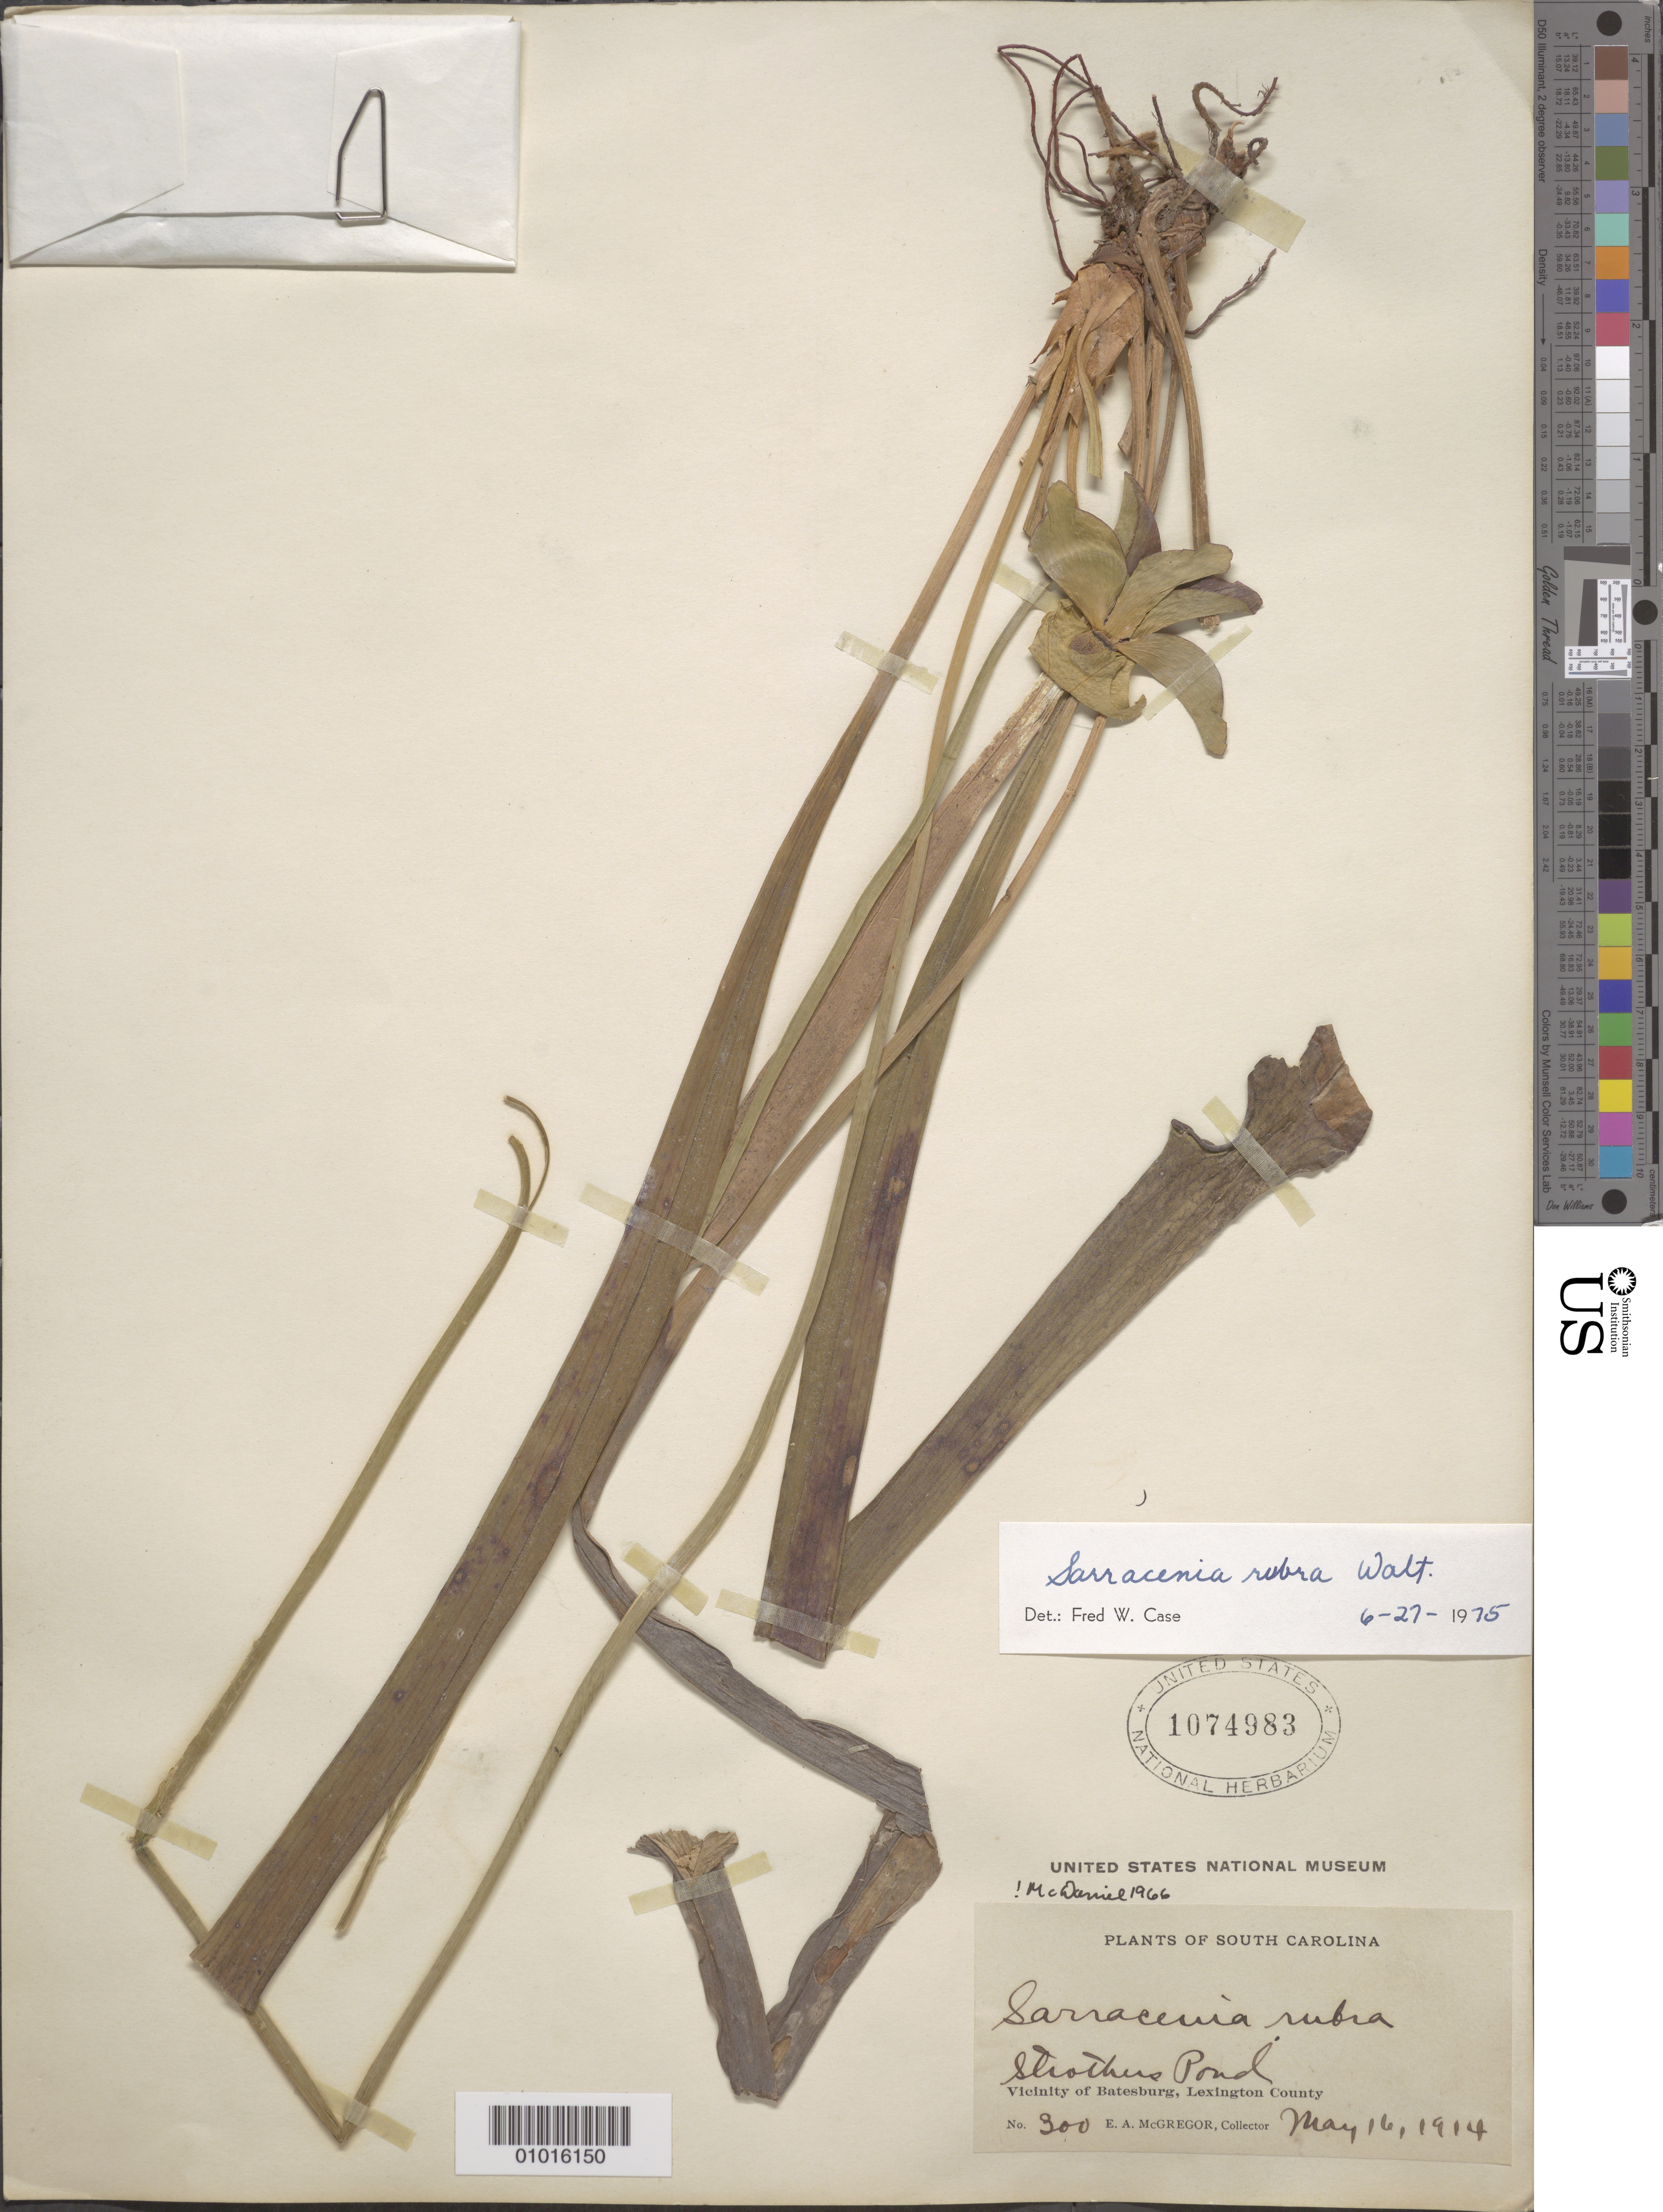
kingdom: Plantae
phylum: Tracheophyta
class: Magnoliopsida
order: Ericales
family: Sarraceniaceae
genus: Sarracenia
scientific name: Sarracenia rubra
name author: Walter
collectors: E. A. McGregor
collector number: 300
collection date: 1914-05-16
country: United States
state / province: South Carolina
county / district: Lexington County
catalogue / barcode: US 1074983